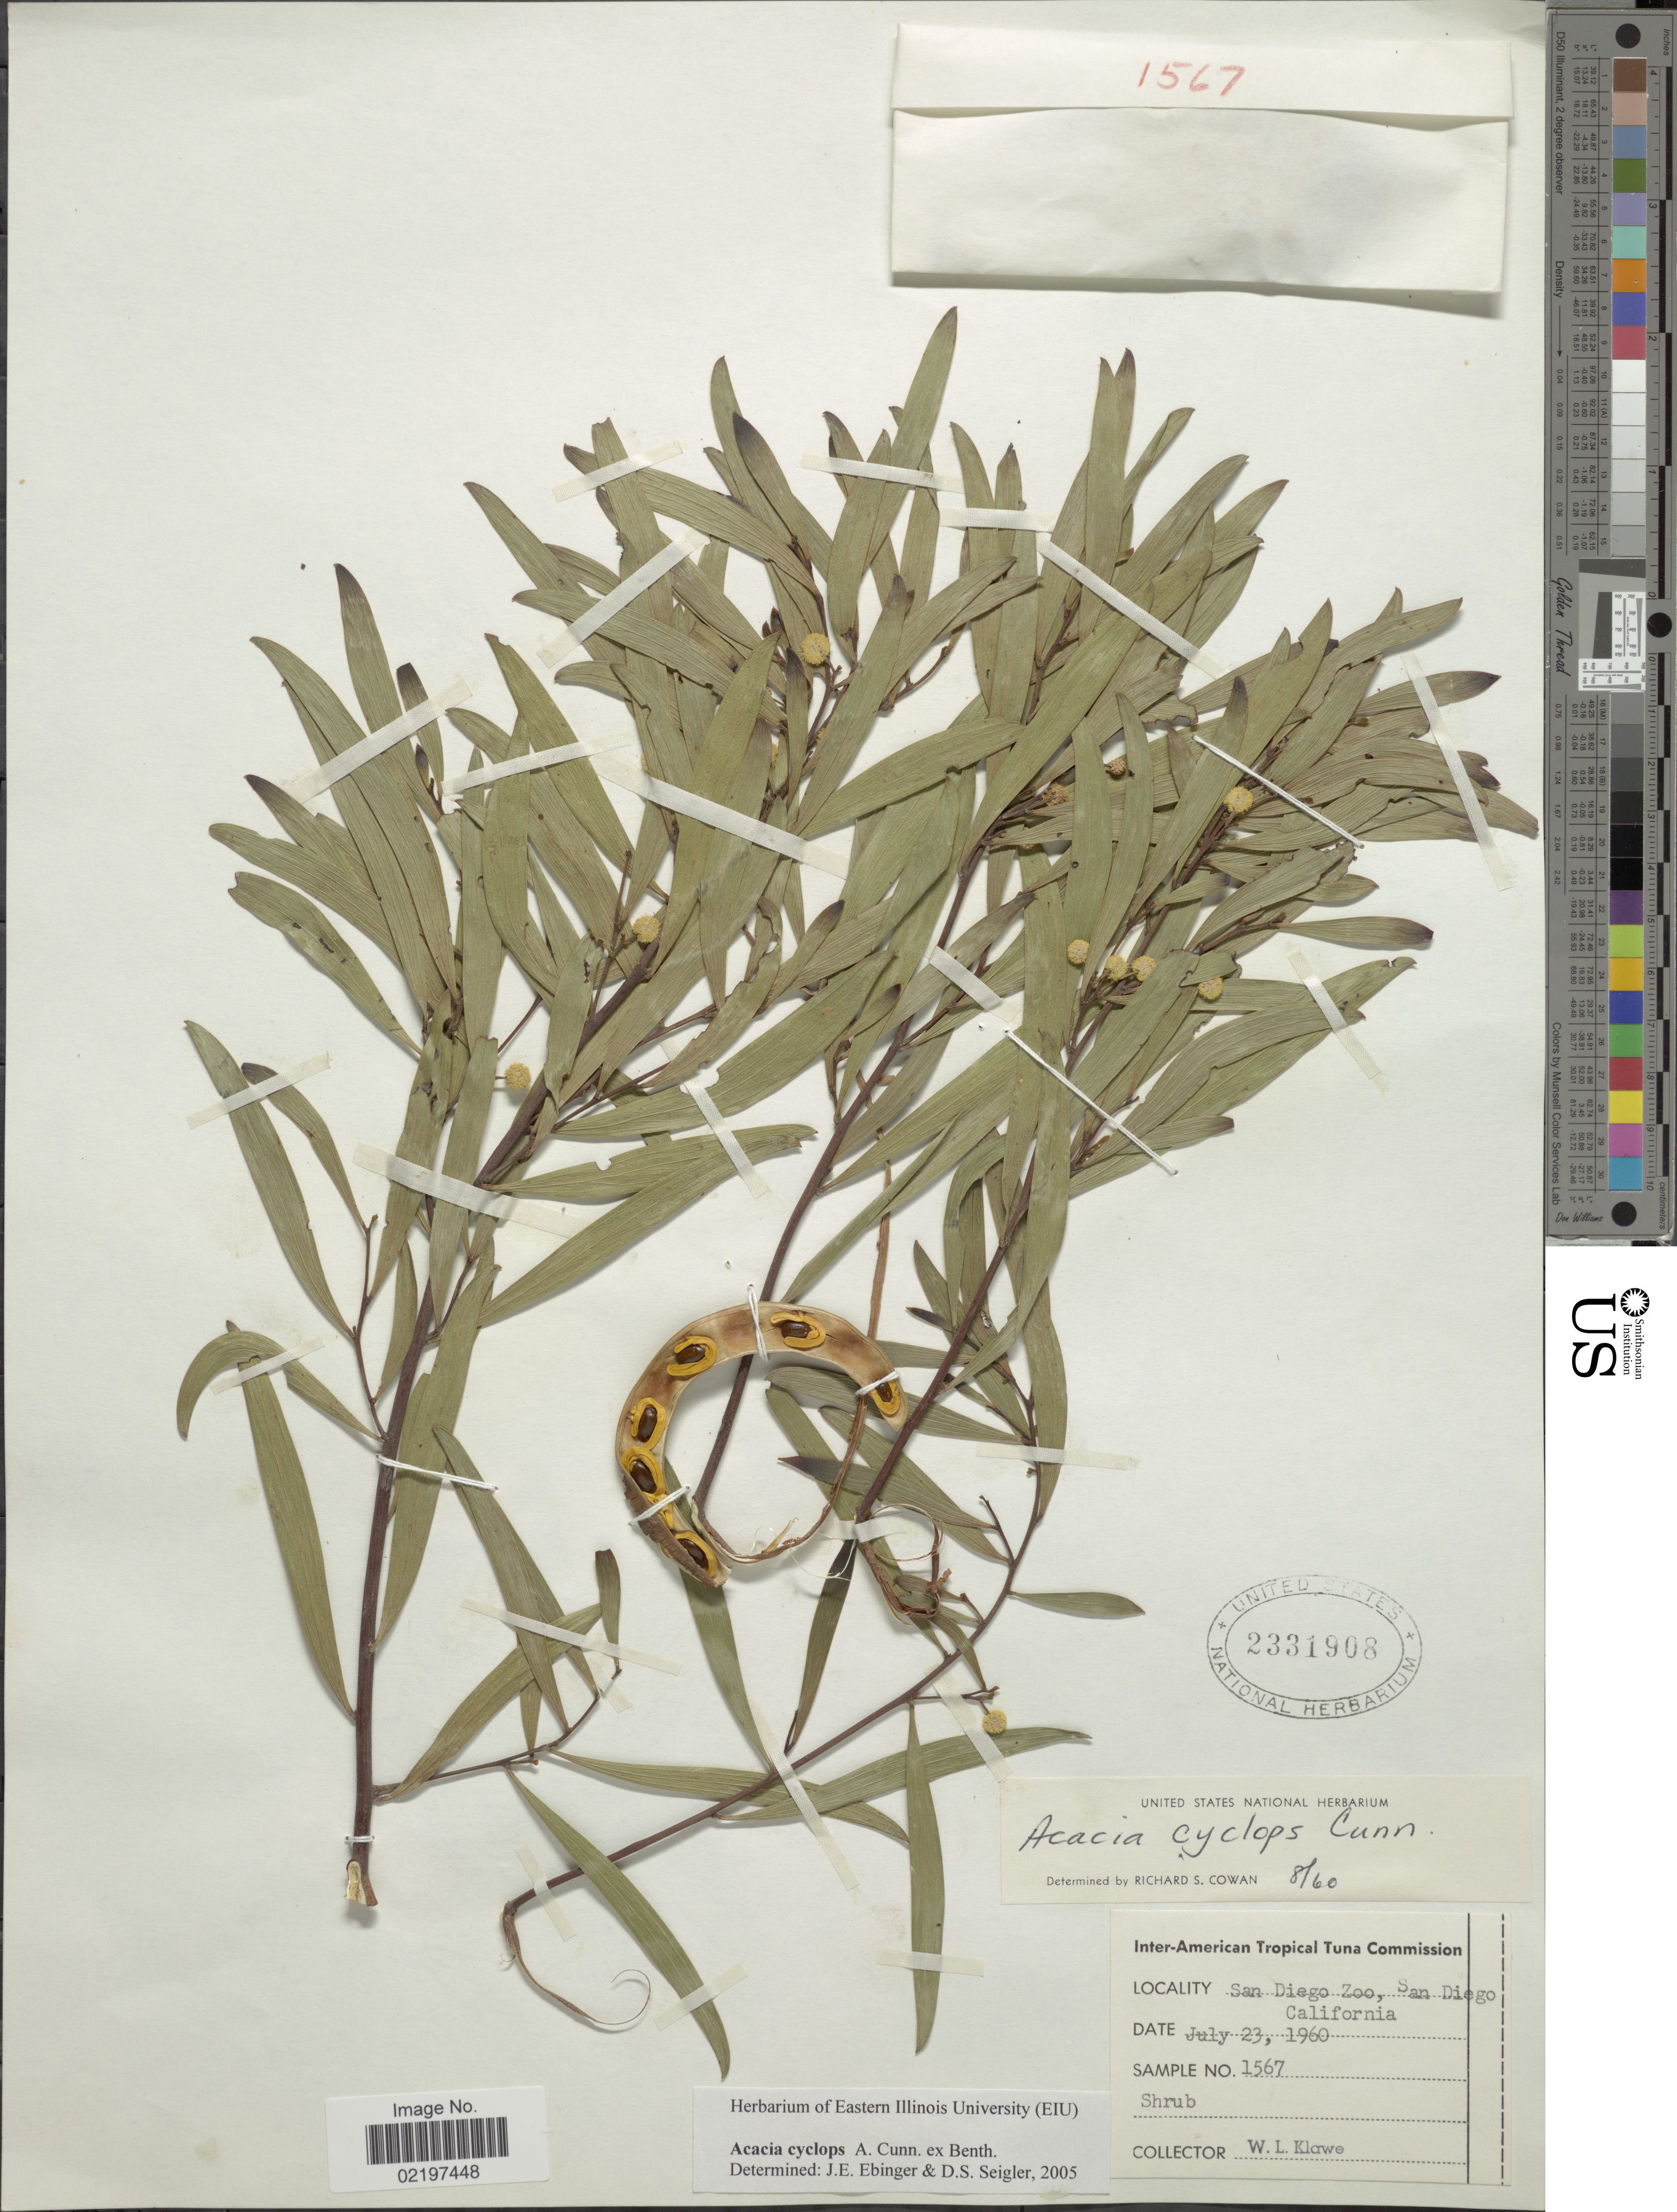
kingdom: Plantae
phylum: Tracheophyta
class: Magnoliopsida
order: Fabales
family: Fabaceae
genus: Acacia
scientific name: Acacia cyclops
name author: A. Cunn. ex G. Don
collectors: W. Klawe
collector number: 1567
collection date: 1960-07-23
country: United States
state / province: California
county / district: San Diego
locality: San Diego Zoo, San Diego California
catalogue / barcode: US 2331908